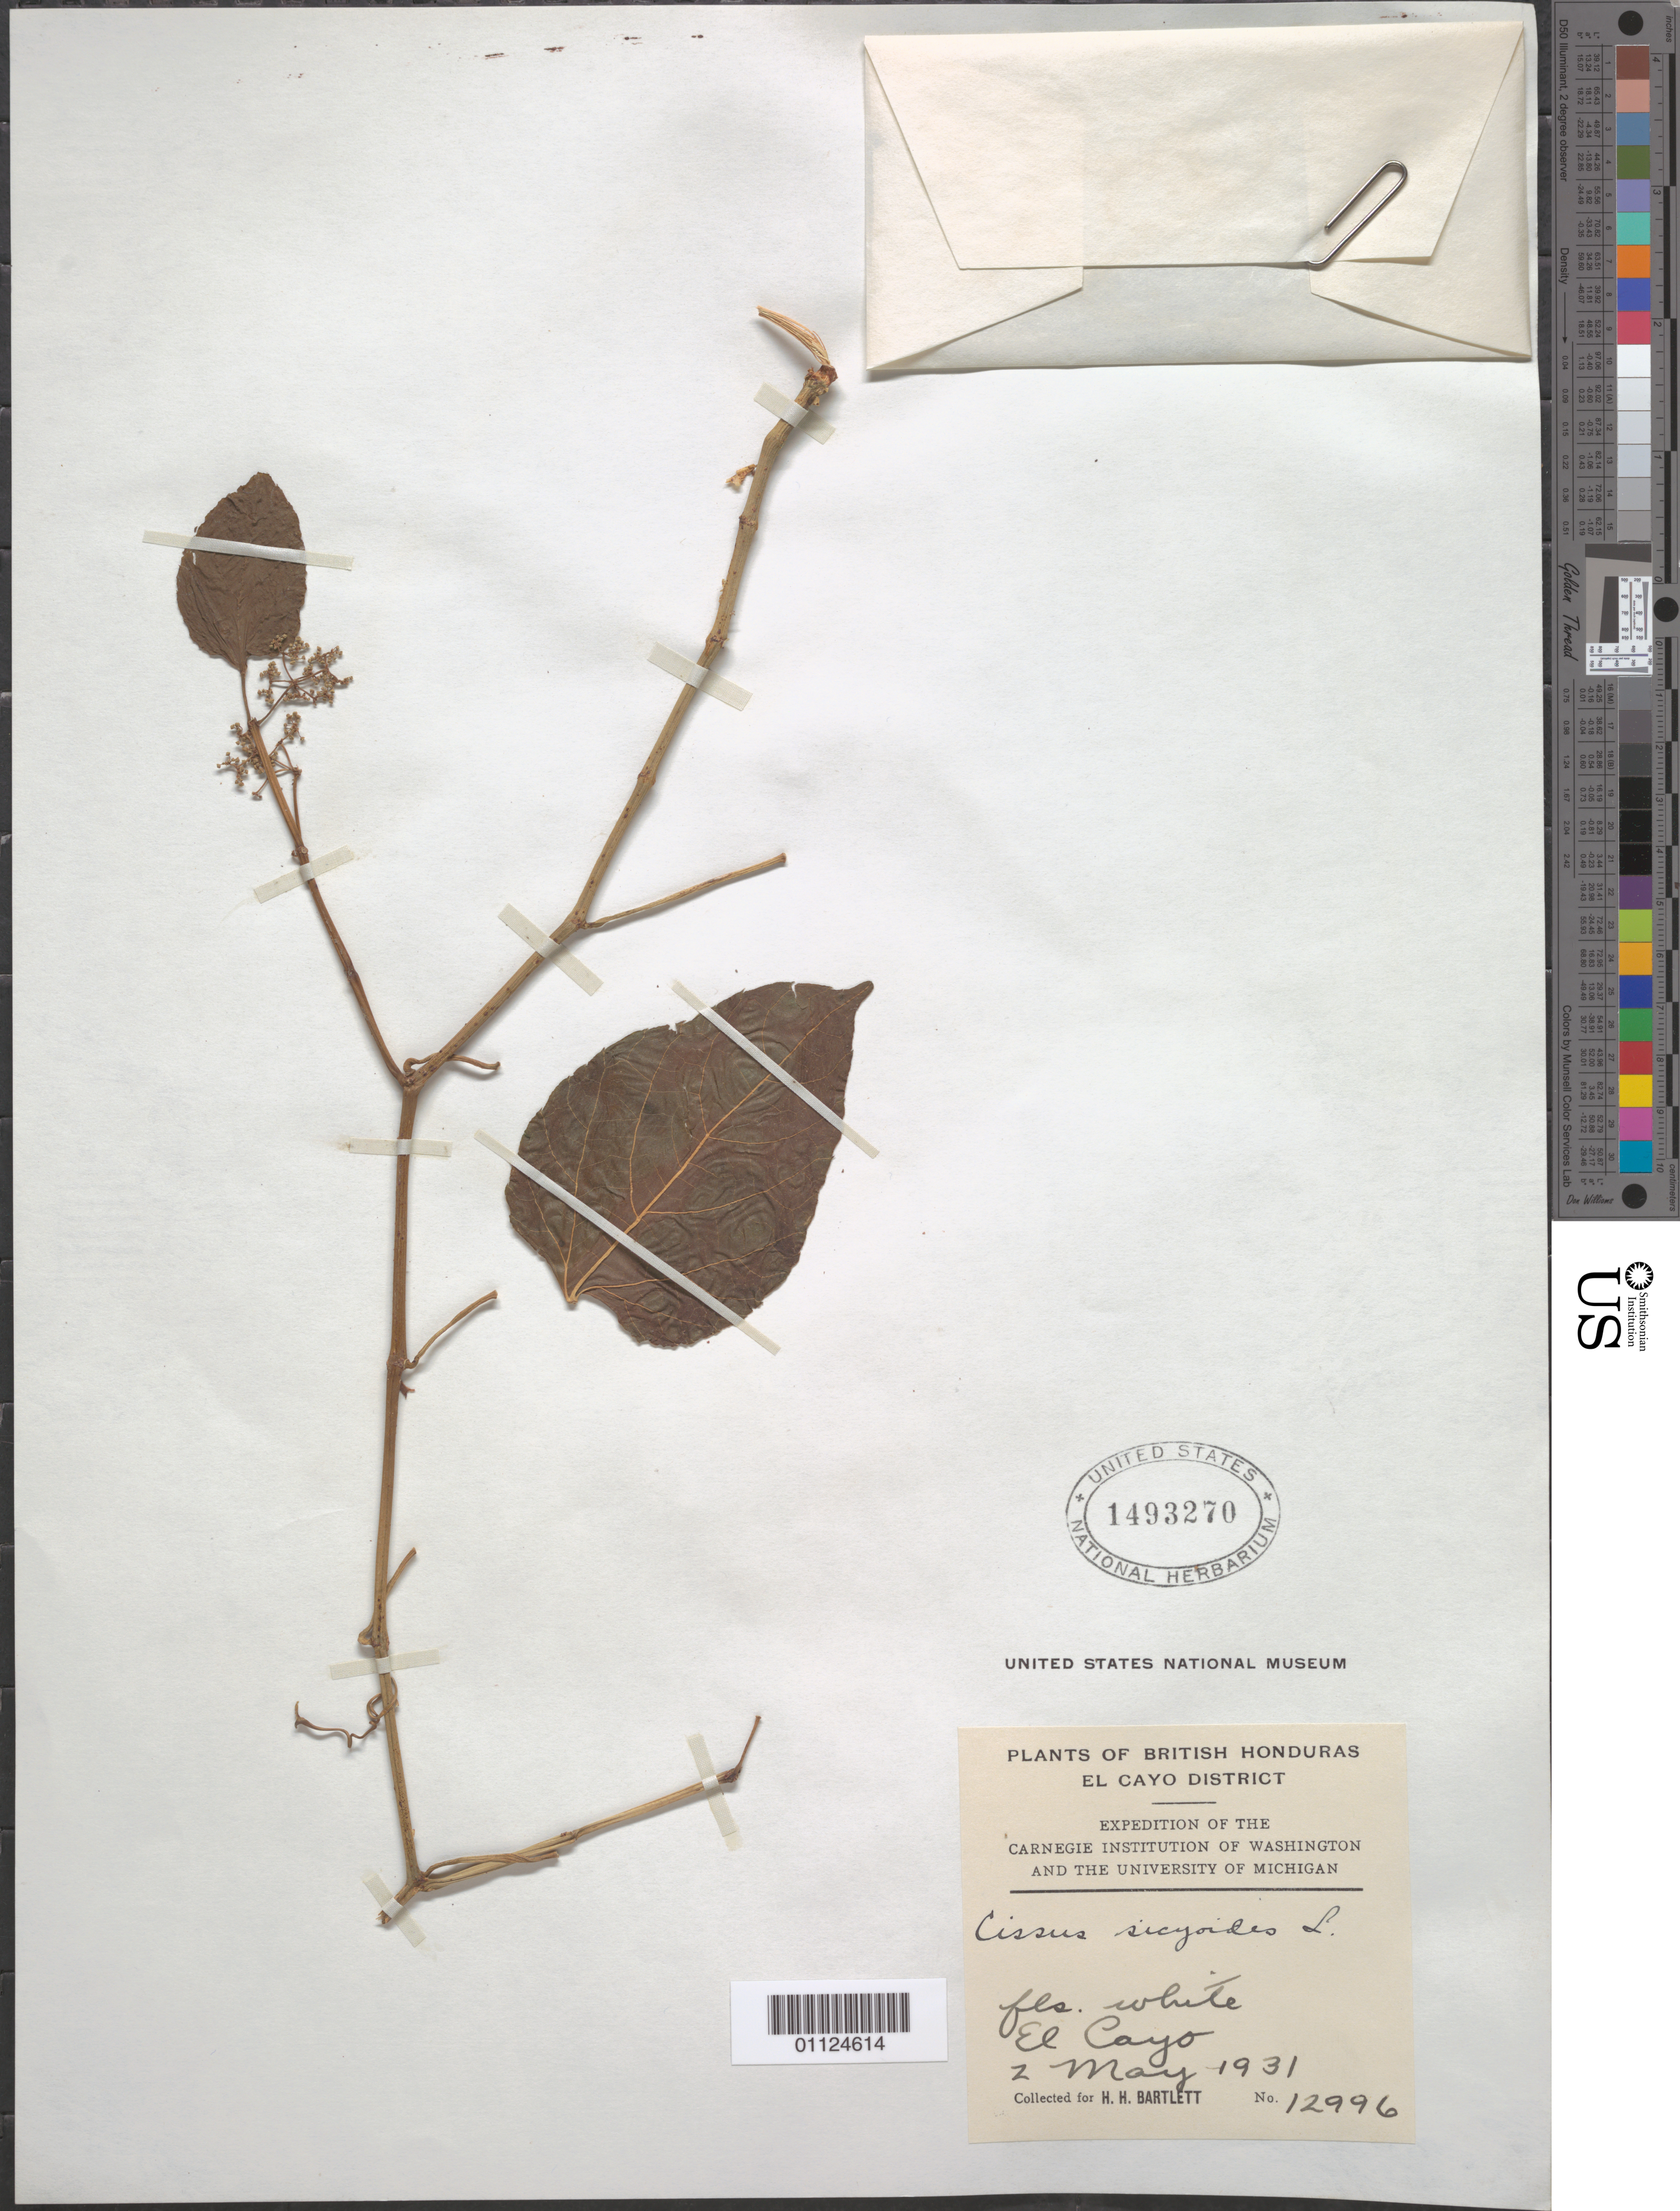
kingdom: Plantae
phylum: Tracheophyta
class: Magnoliopsida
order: Vitales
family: Vitaceae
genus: Cissus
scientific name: Cissus verticillata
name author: (L.) Nicolson & C.E. Jarvis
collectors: H. H. Bartlett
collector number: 12996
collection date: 1931-05-02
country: Belize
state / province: Cayo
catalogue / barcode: US 1493270